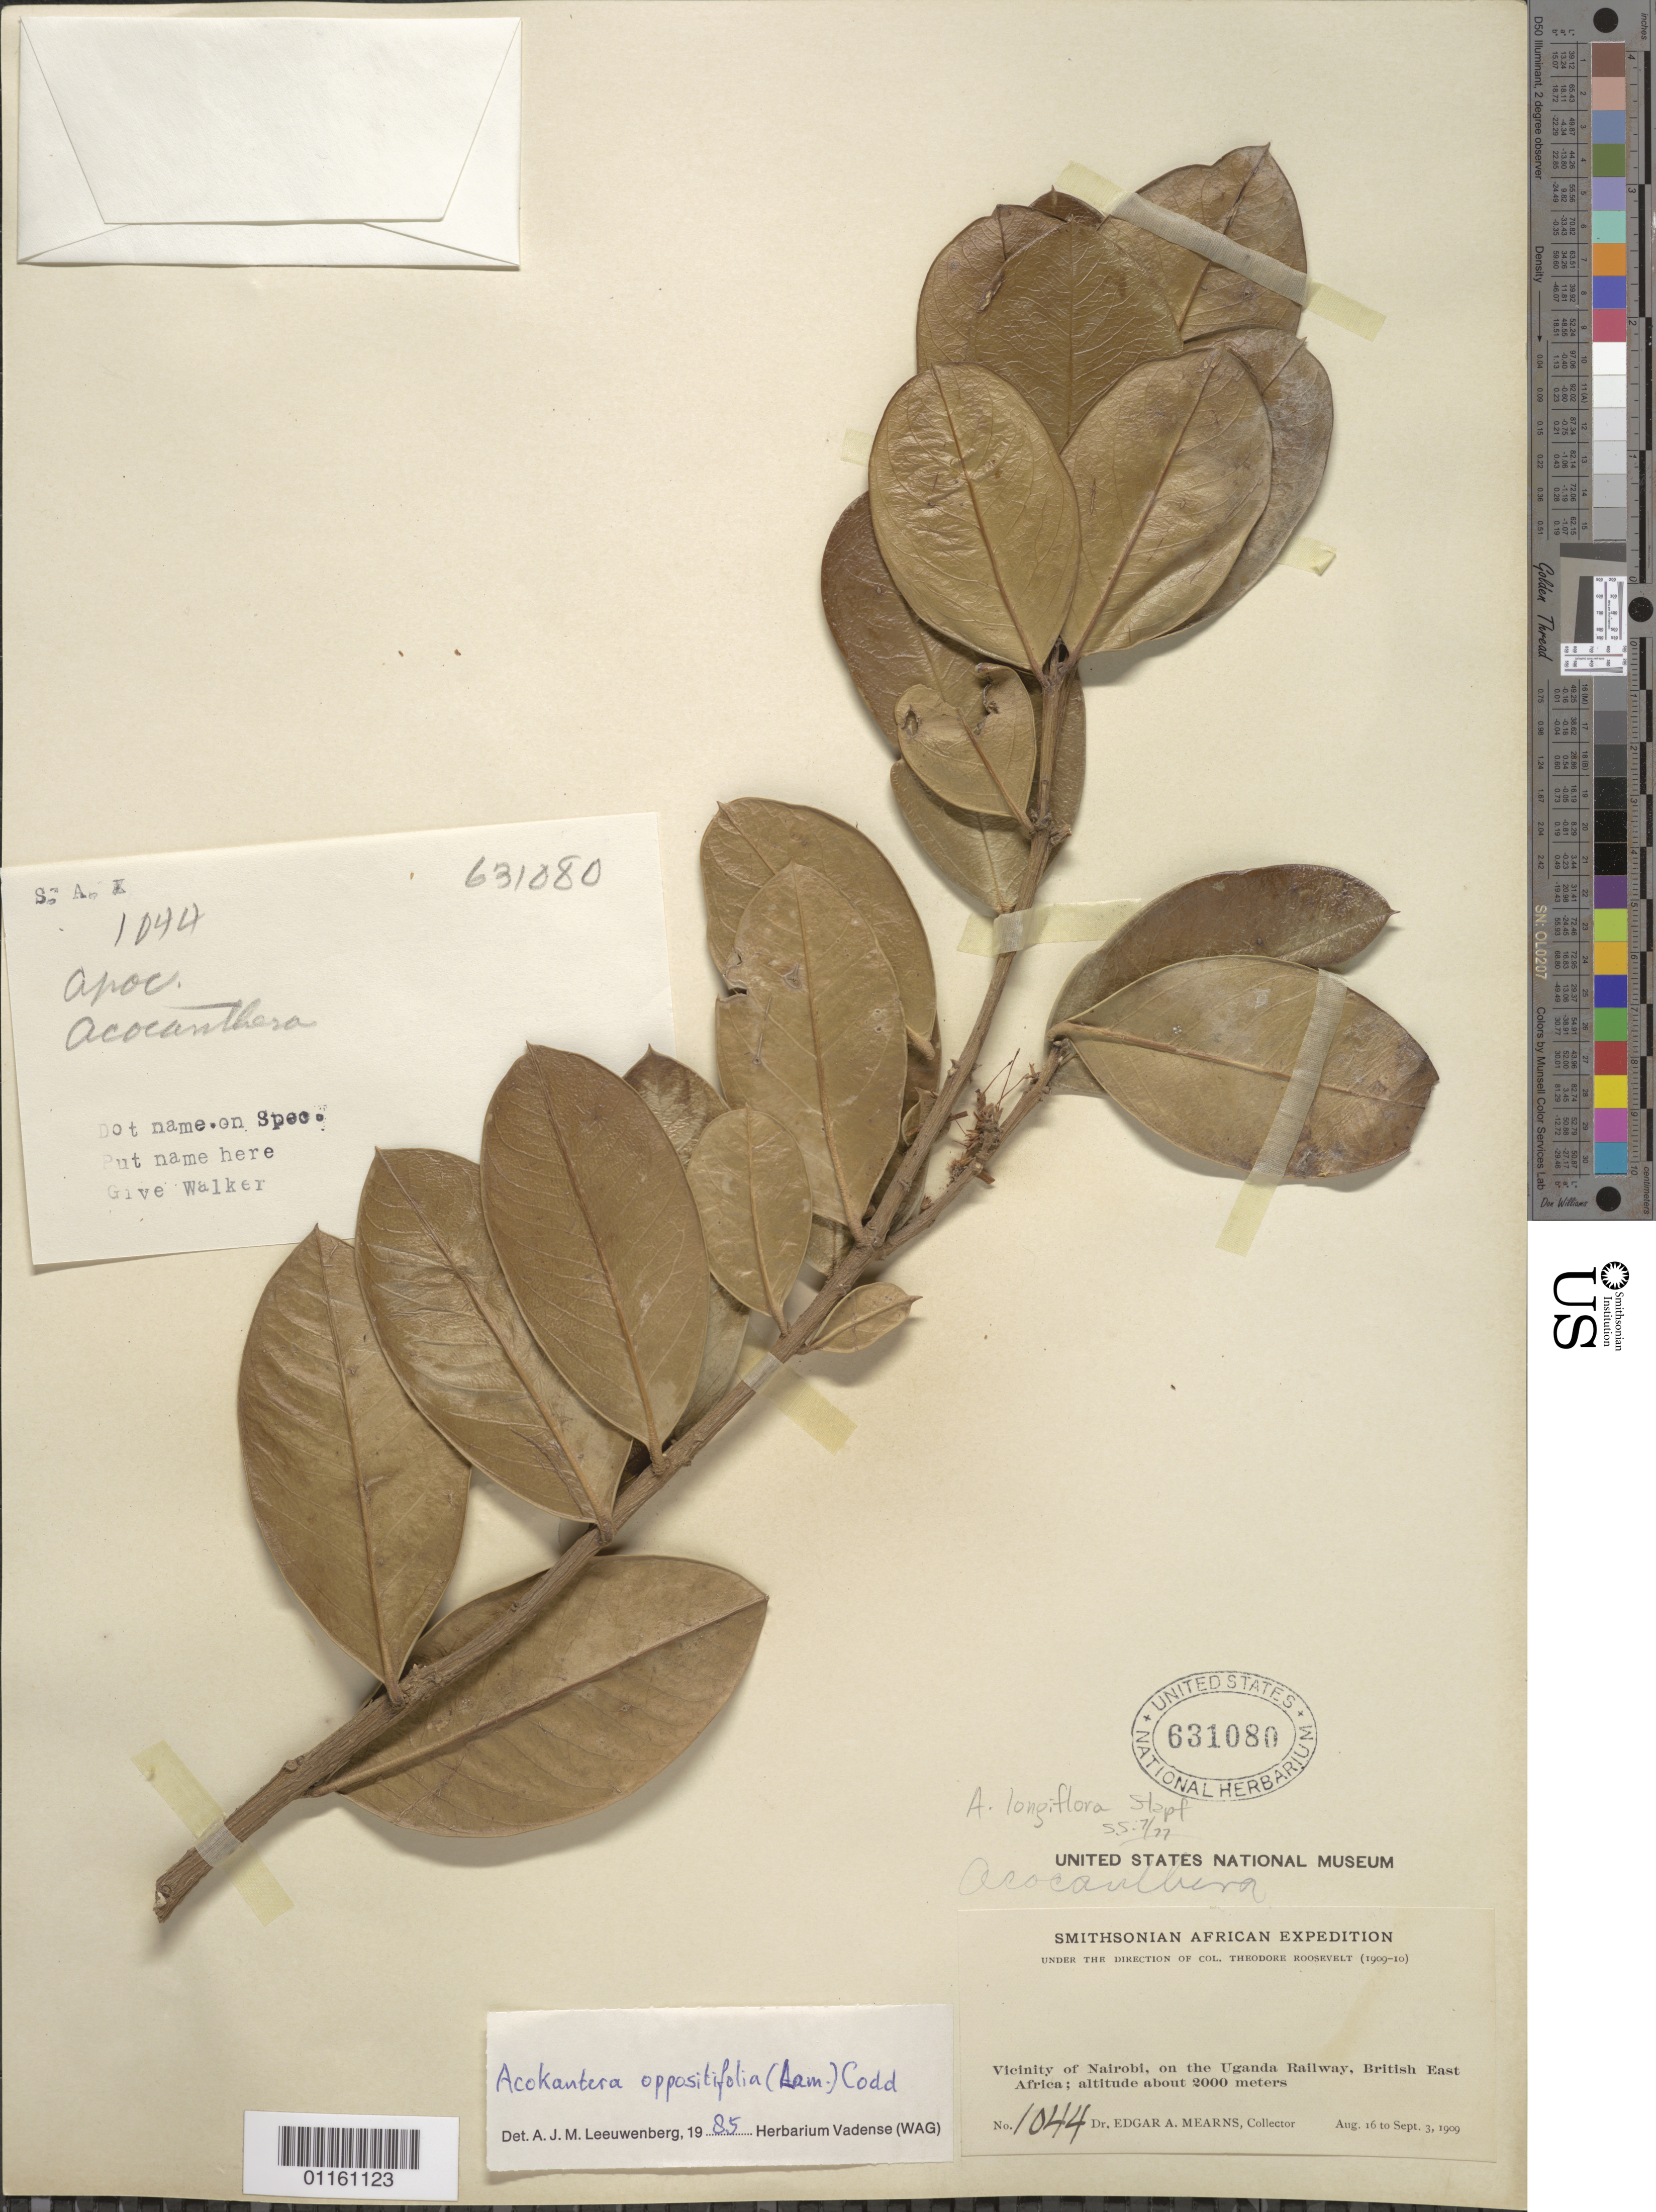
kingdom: Plantae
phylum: Tracheophyta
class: Magnoliopsida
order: Gentianales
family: Apocynaceae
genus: Acokanthera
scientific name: Acokanthera oppositifolia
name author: (Lam.) Codd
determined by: Leeuwenberg, A. J. M.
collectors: E. A. Mearns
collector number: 1044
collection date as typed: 16 Aug 1909 to 03 Sep 1909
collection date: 1909-08-16/1909-09-03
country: Kenya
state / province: Nairobi Area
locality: Vicinity of Nairobi, on the Uganda railway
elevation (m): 2000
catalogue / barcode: US 631080